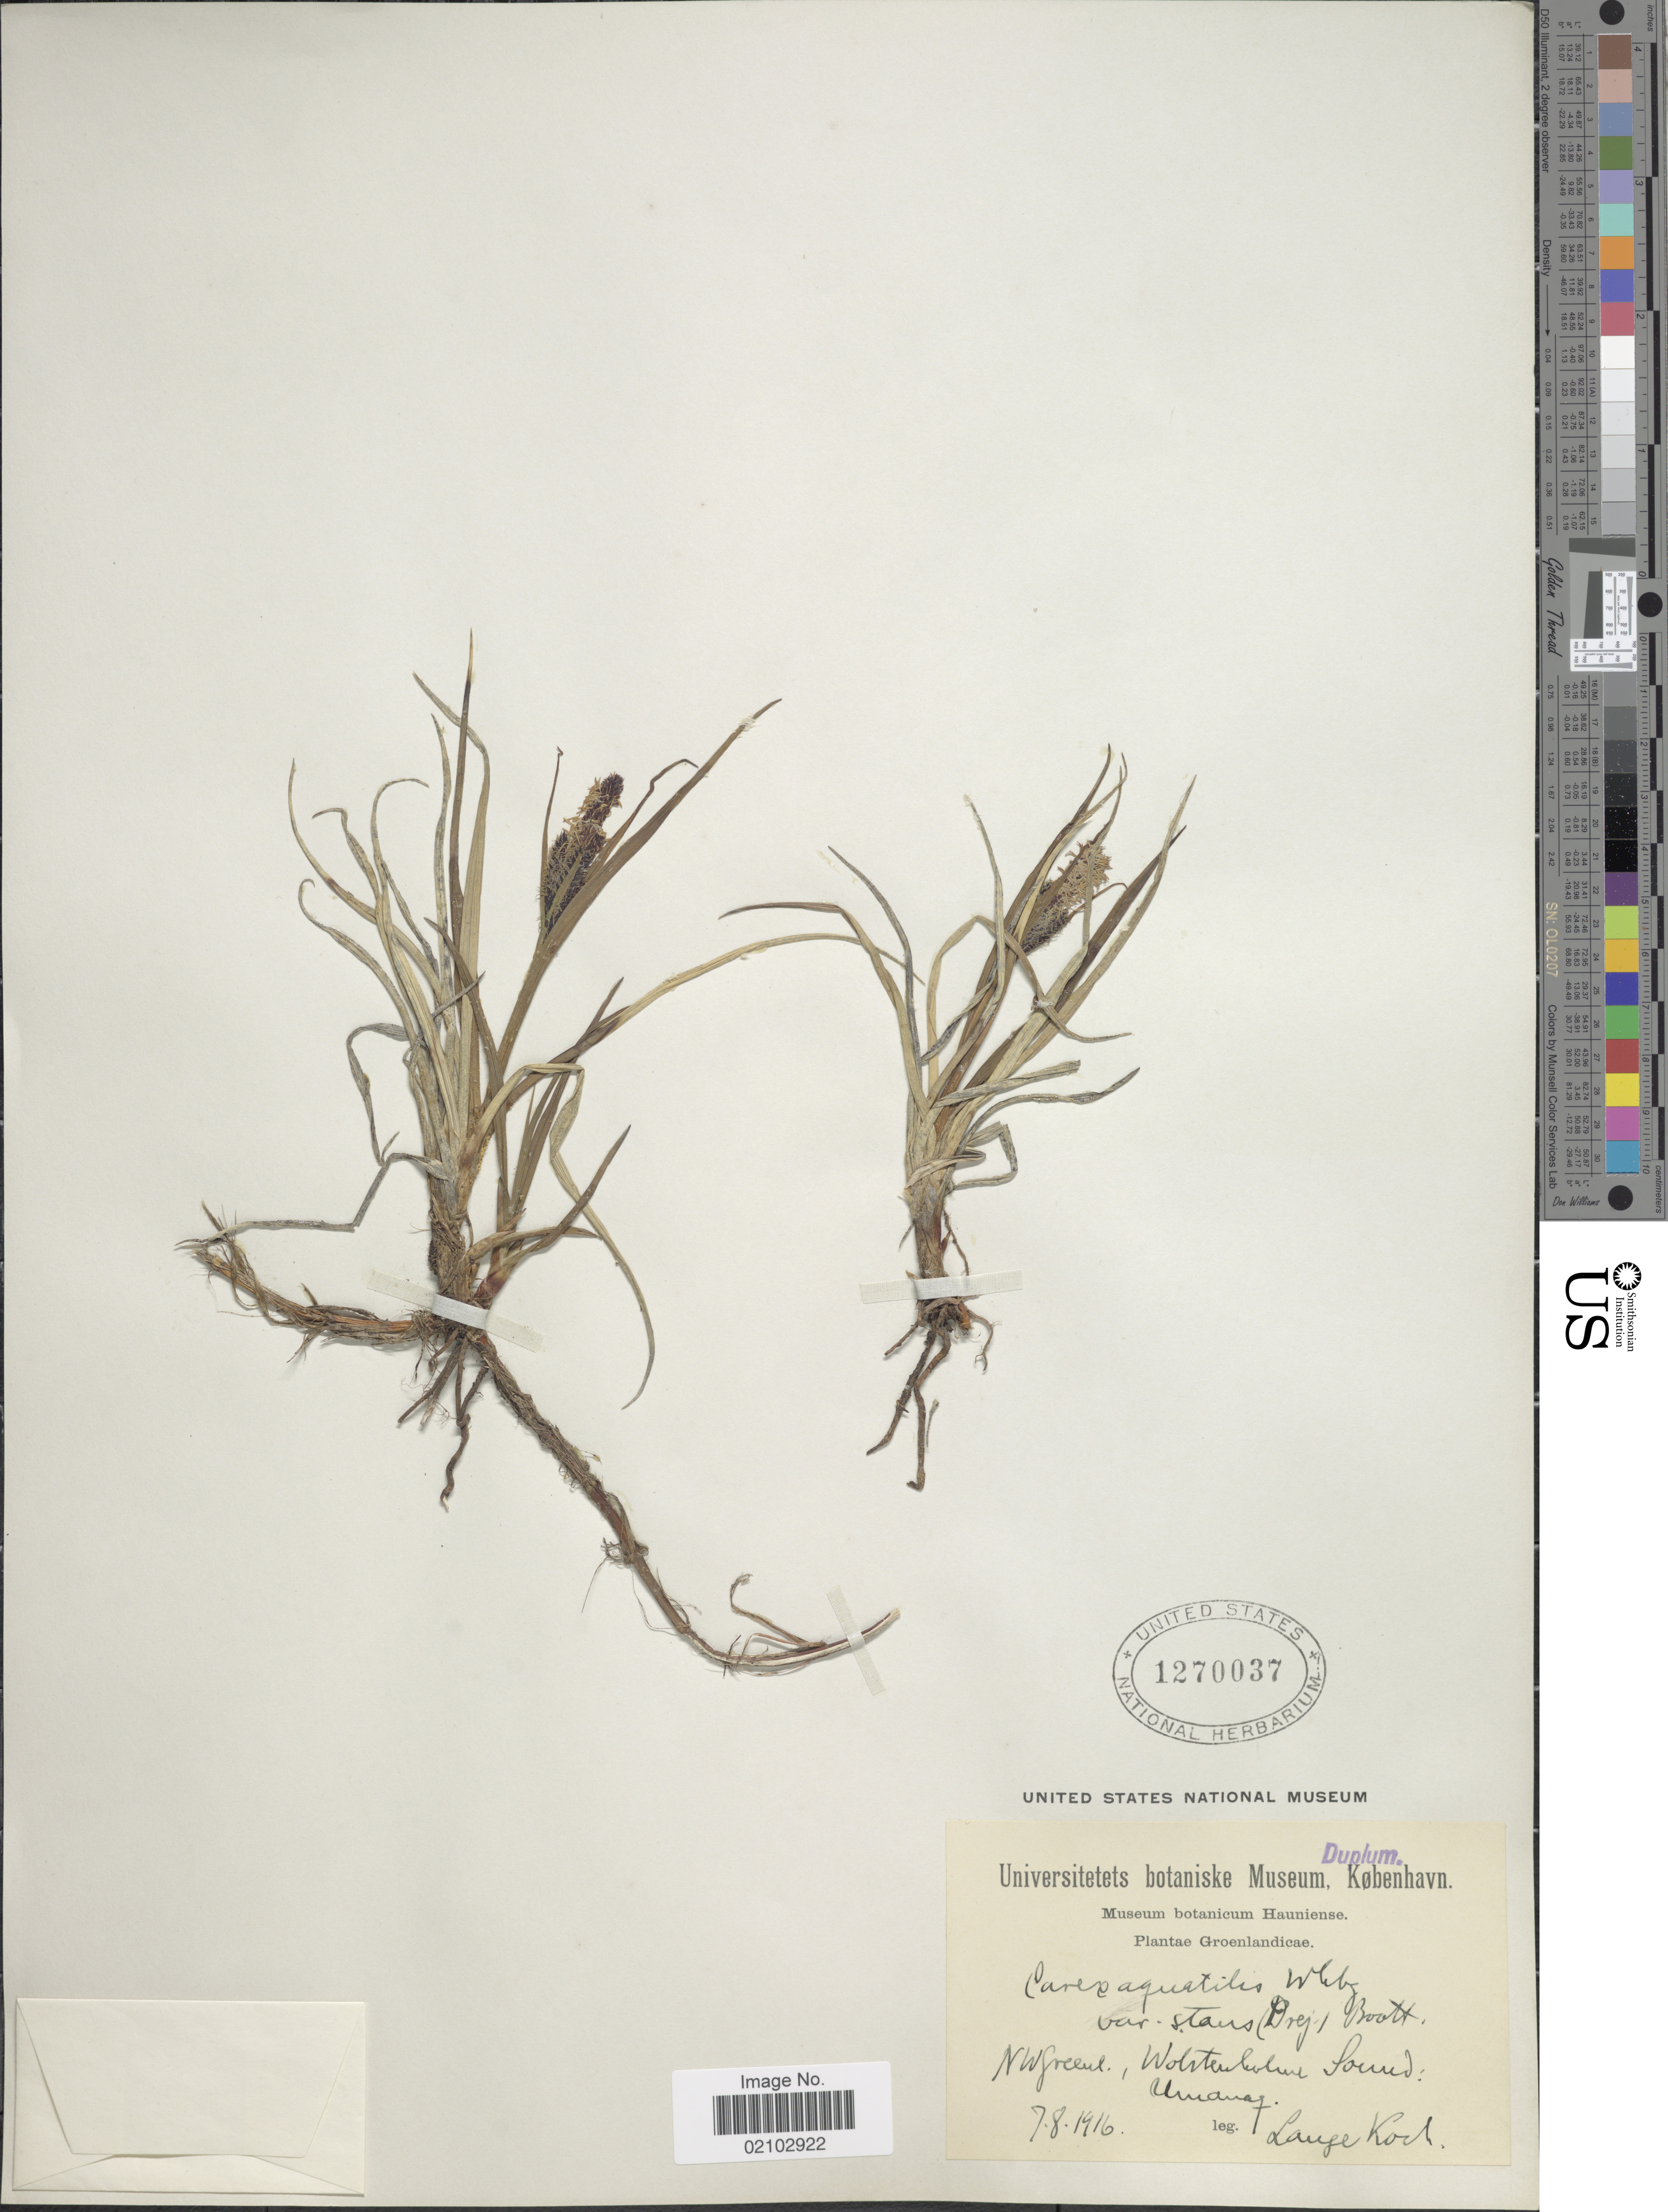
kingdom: Plantae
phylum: Tracheophyta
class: Liliopsida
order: Poales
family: Cyperaceae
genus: Carex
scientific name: Carex aquatilis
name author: Wahlenb.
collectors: L. Koch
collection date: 1916-08-07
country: Greenland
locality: Groenlandicae, NW Greenl., Wolstenholme Sound: Umanaq.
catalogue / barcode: US 1270037